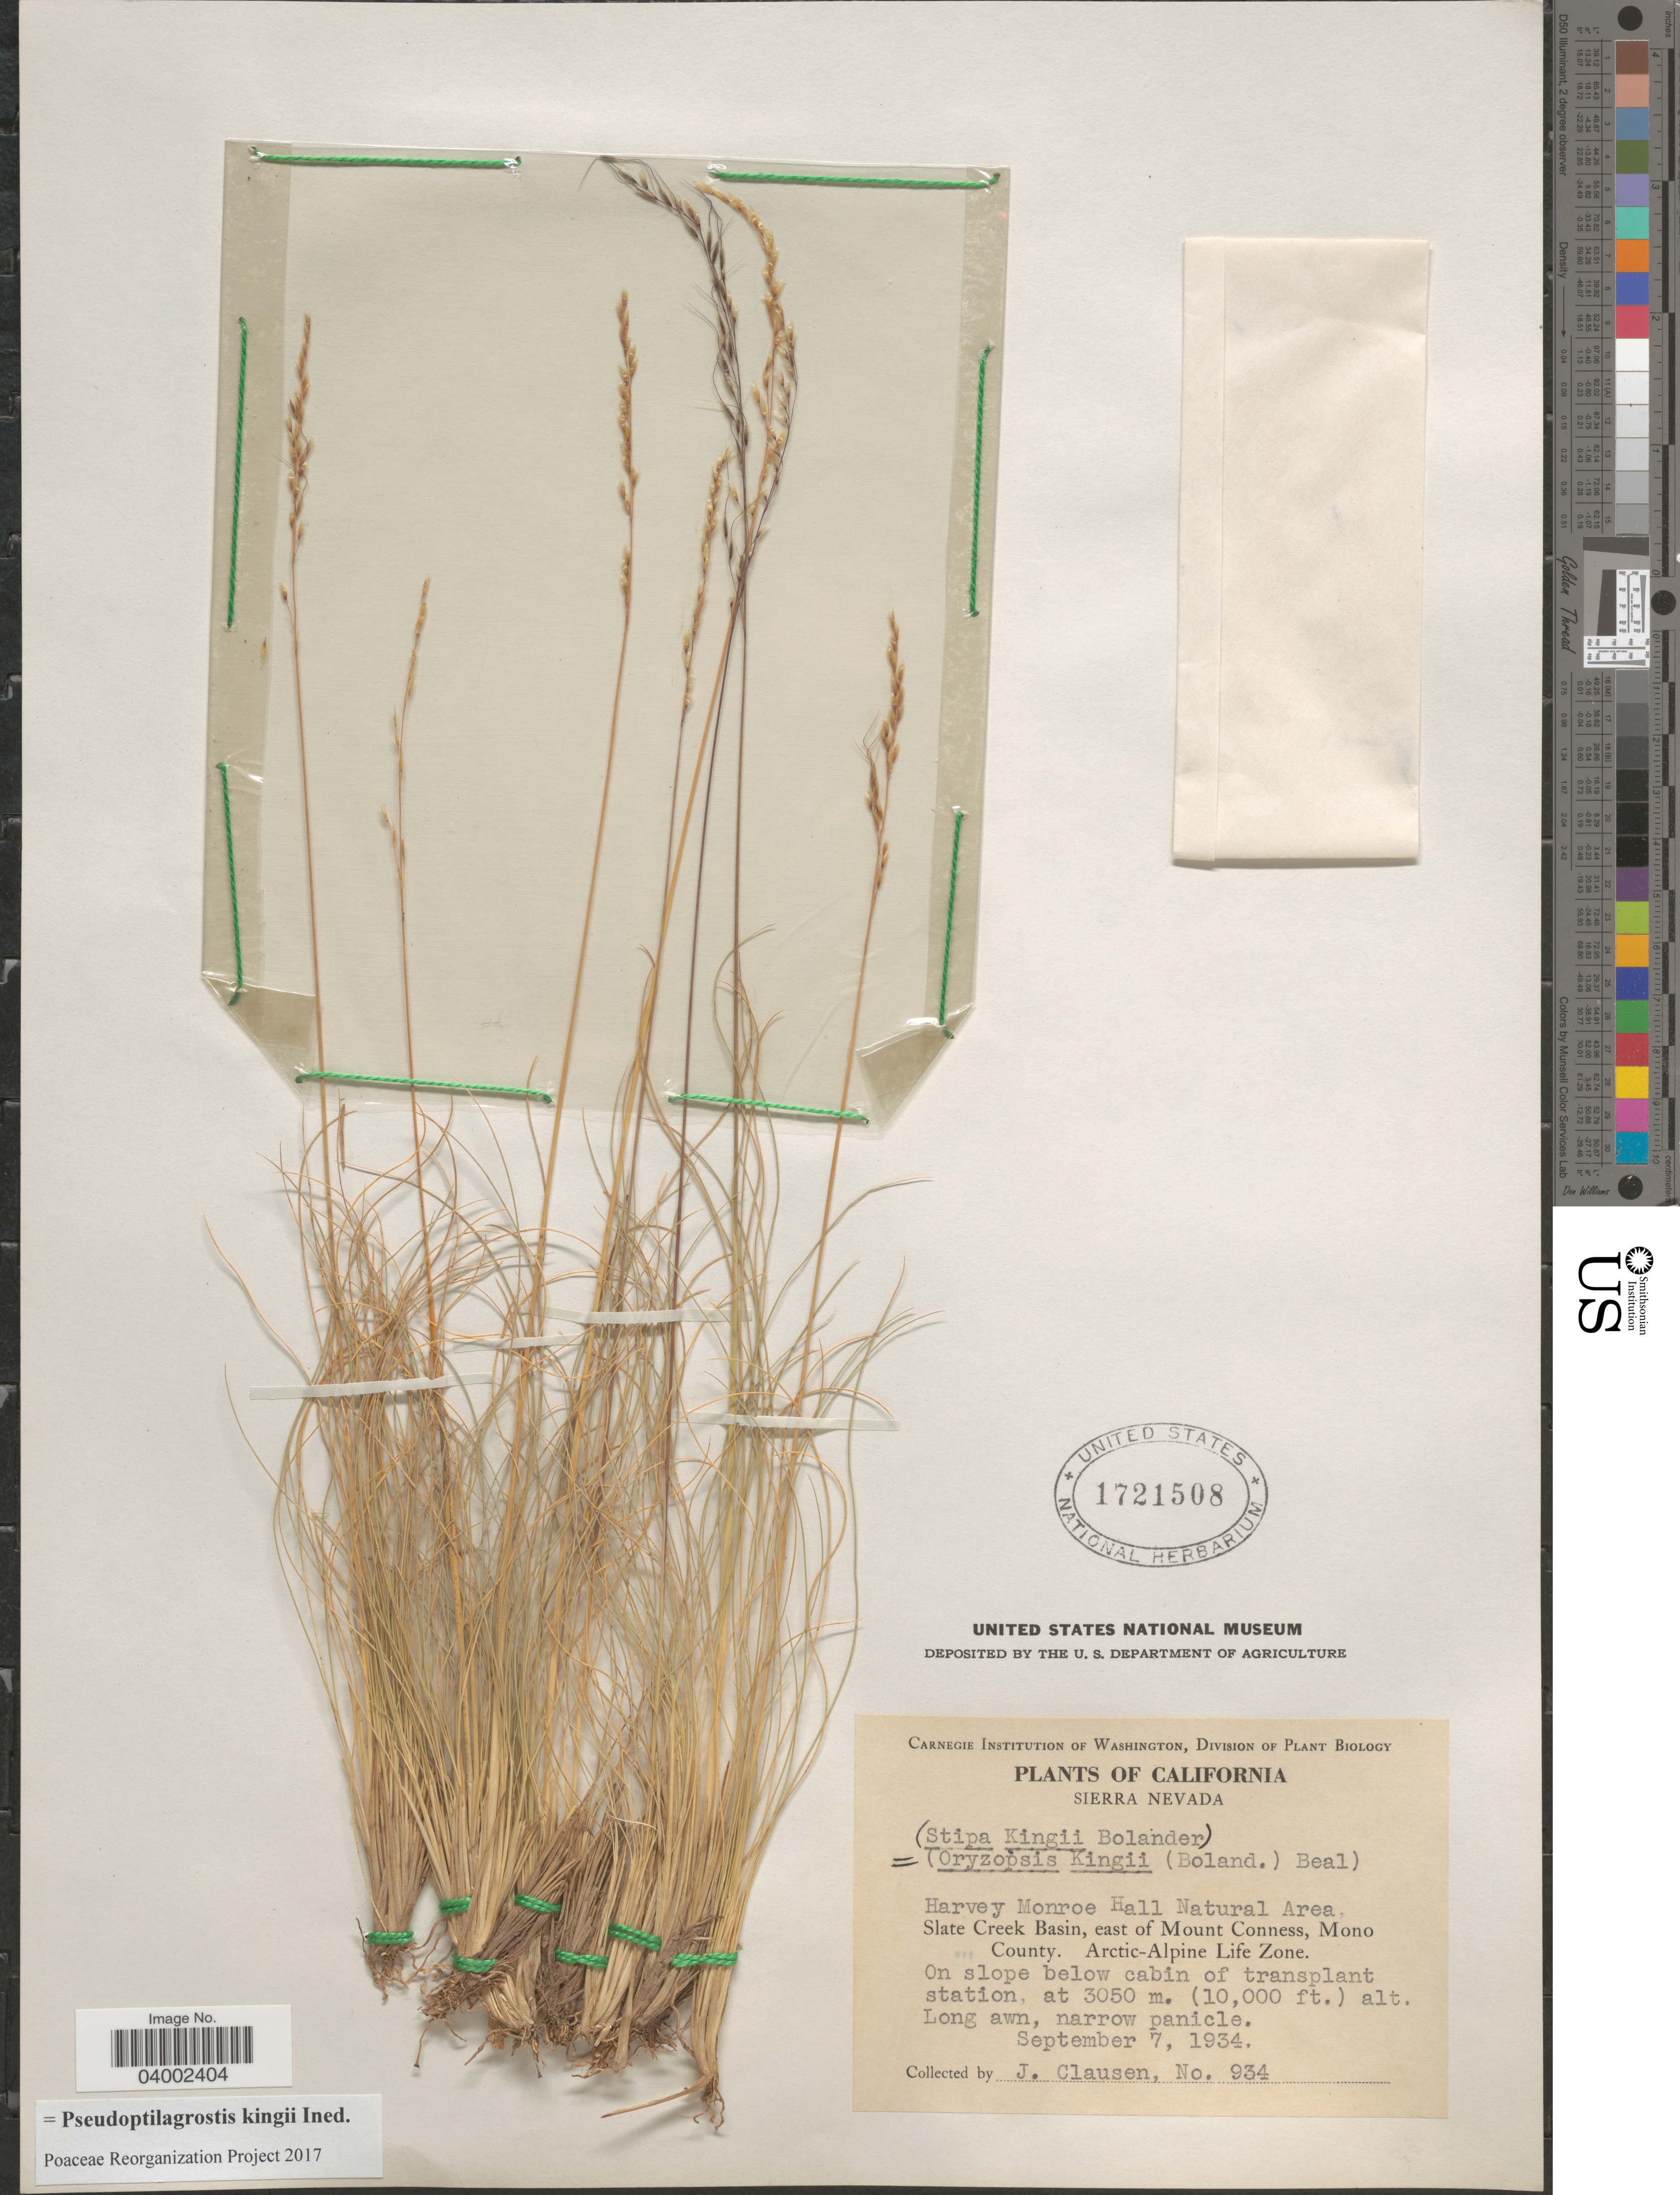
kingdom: Plantae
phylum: Tracheophyta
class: Liliopsida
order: Poales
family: Poaceae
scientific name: Pseudoptilagrostis kingii ined.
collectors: J. Clausen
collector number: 934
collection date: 1934-09-07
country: United States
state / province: California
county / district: Mono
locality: Sierra Nevada. Harvey Monroe Hall Natural Area, Slate Creek Basin, east of Mount Conness, Mono County. Arctic-Alpine Life Zone. On slope below cabin of transplant station.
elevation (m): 3050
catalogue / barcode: US 1721508